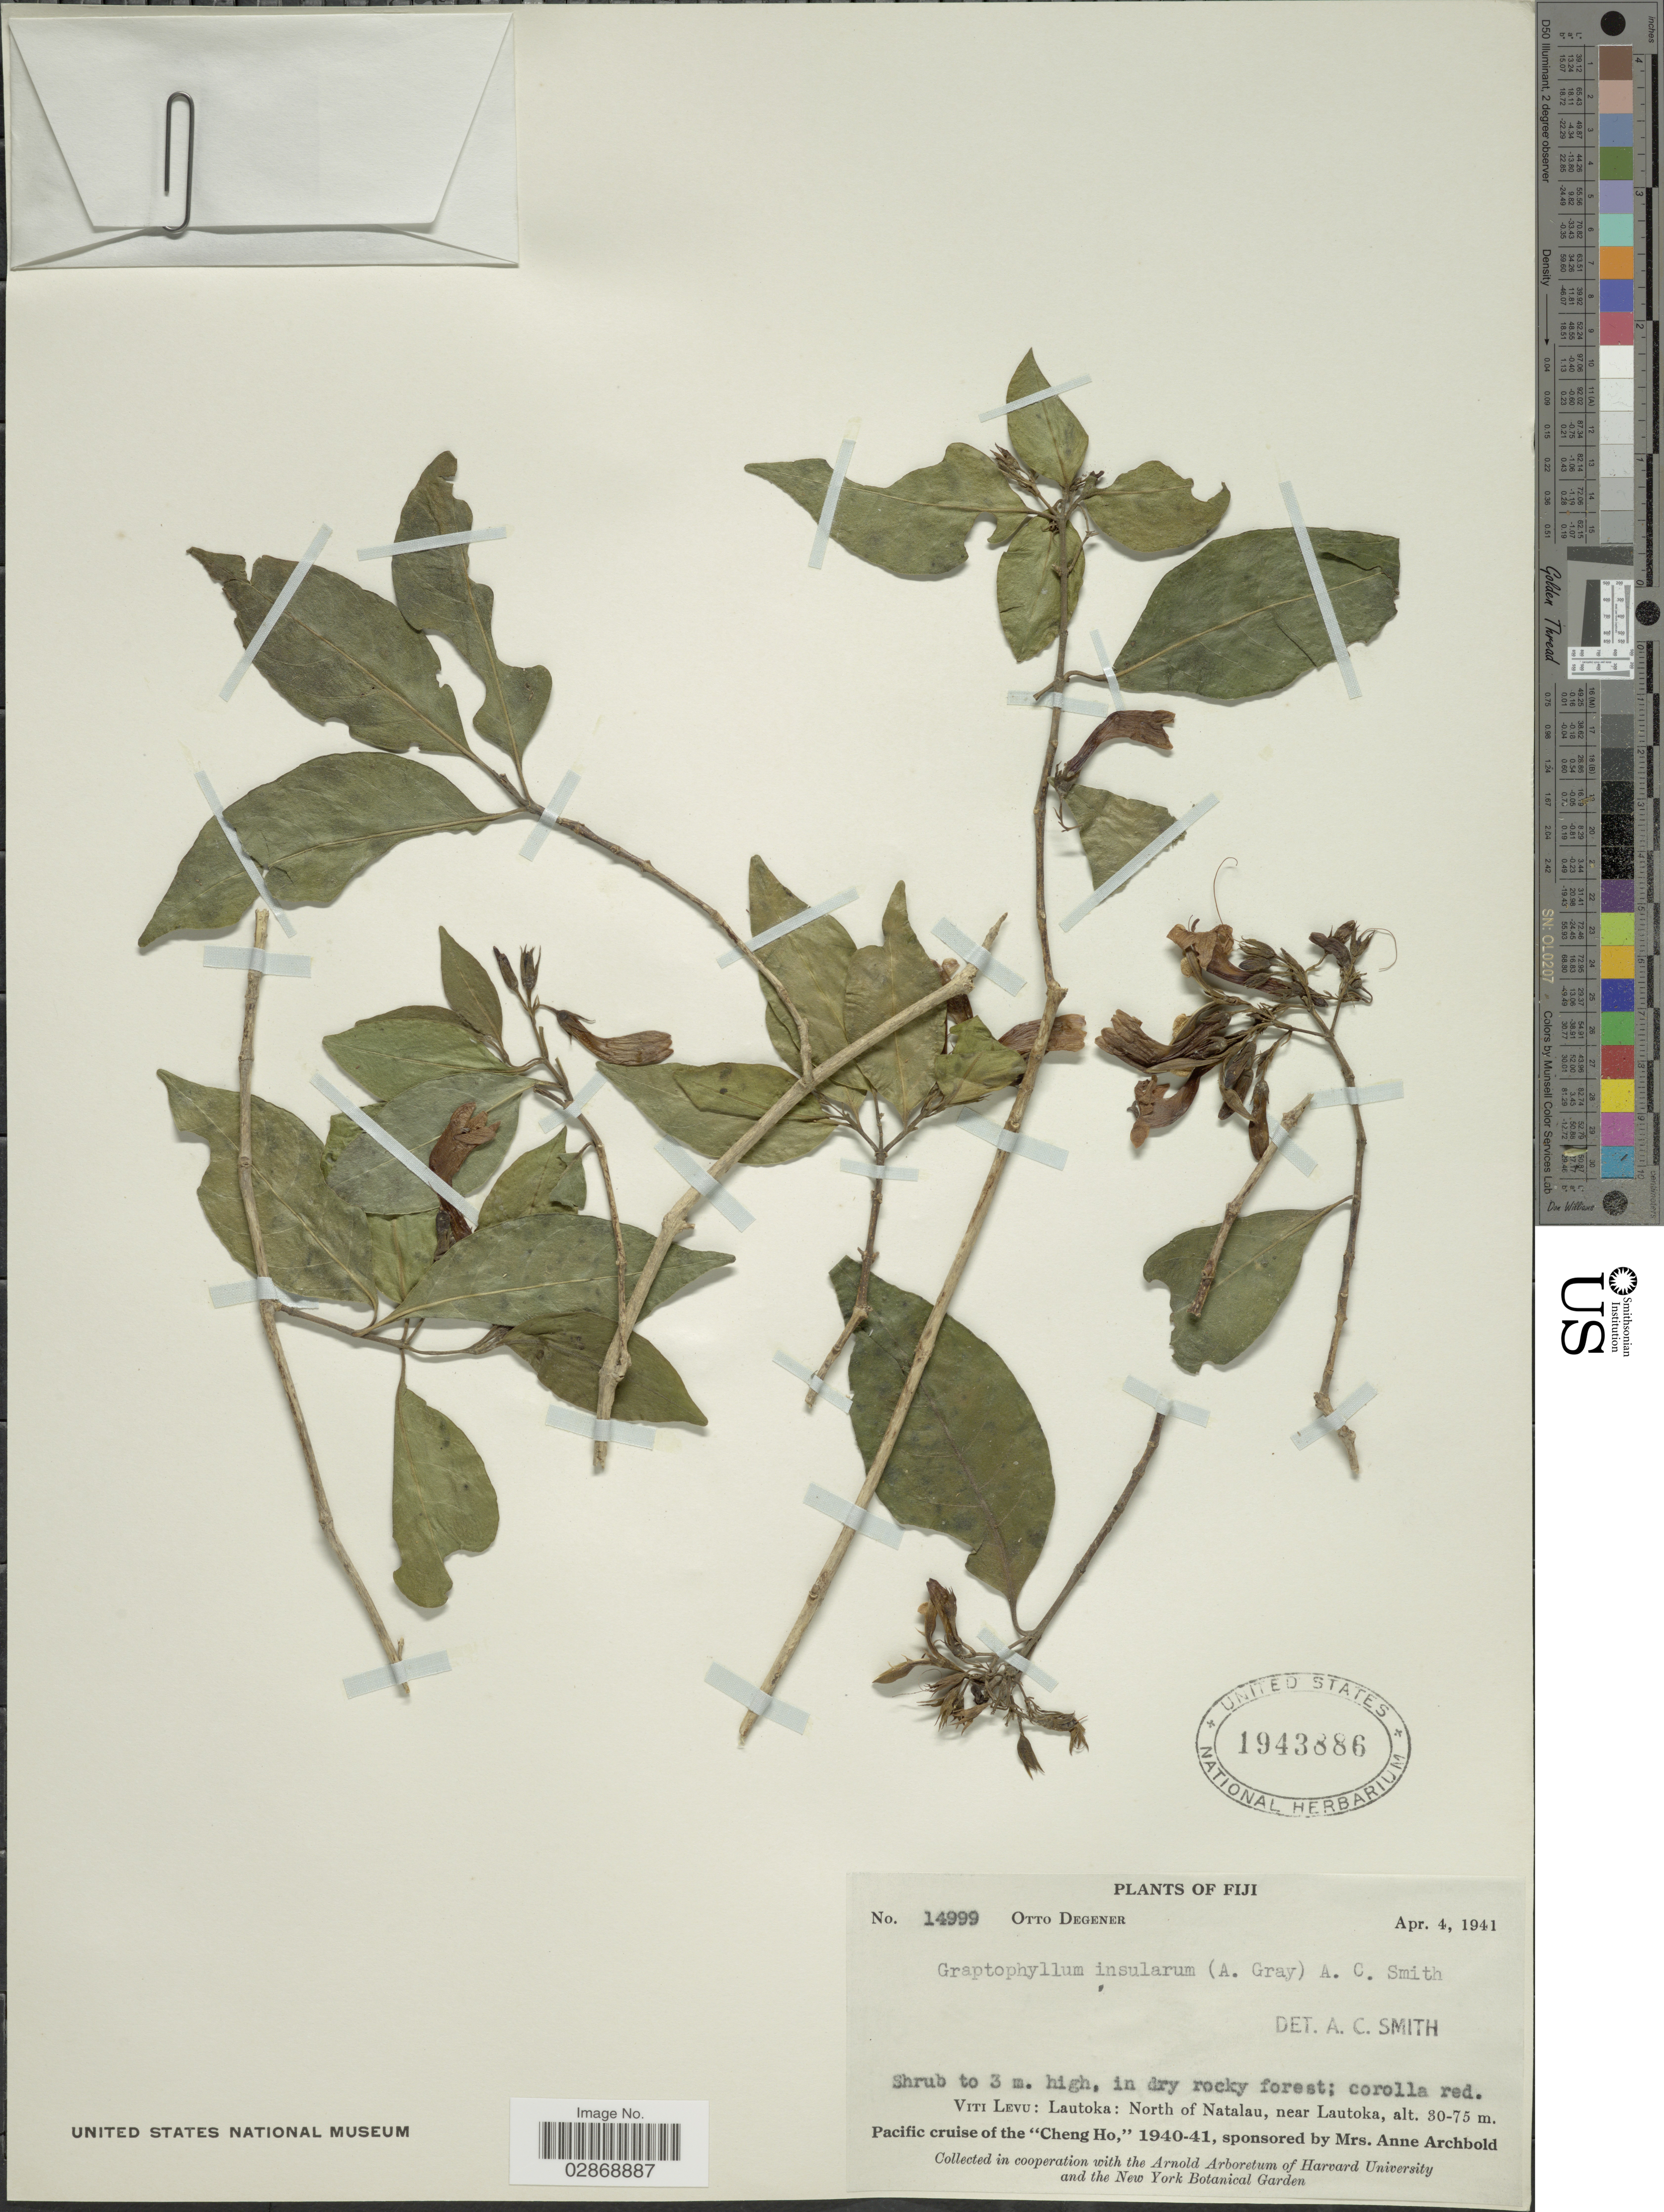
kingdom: Plantae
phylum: Tracheophyta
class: Magnoliopsida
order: Lamiales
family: Acanthaceae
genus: Graptophyllum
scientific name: Graptophyllum insularum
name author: (A. Gray) A.C. Sm.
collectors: O. Degener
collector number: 14999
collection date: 1941-04-04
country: Fiji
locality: Viti Levu: Lautoka: North of Natalau, near Lautoka.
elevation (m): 30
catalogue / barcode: US 1943886